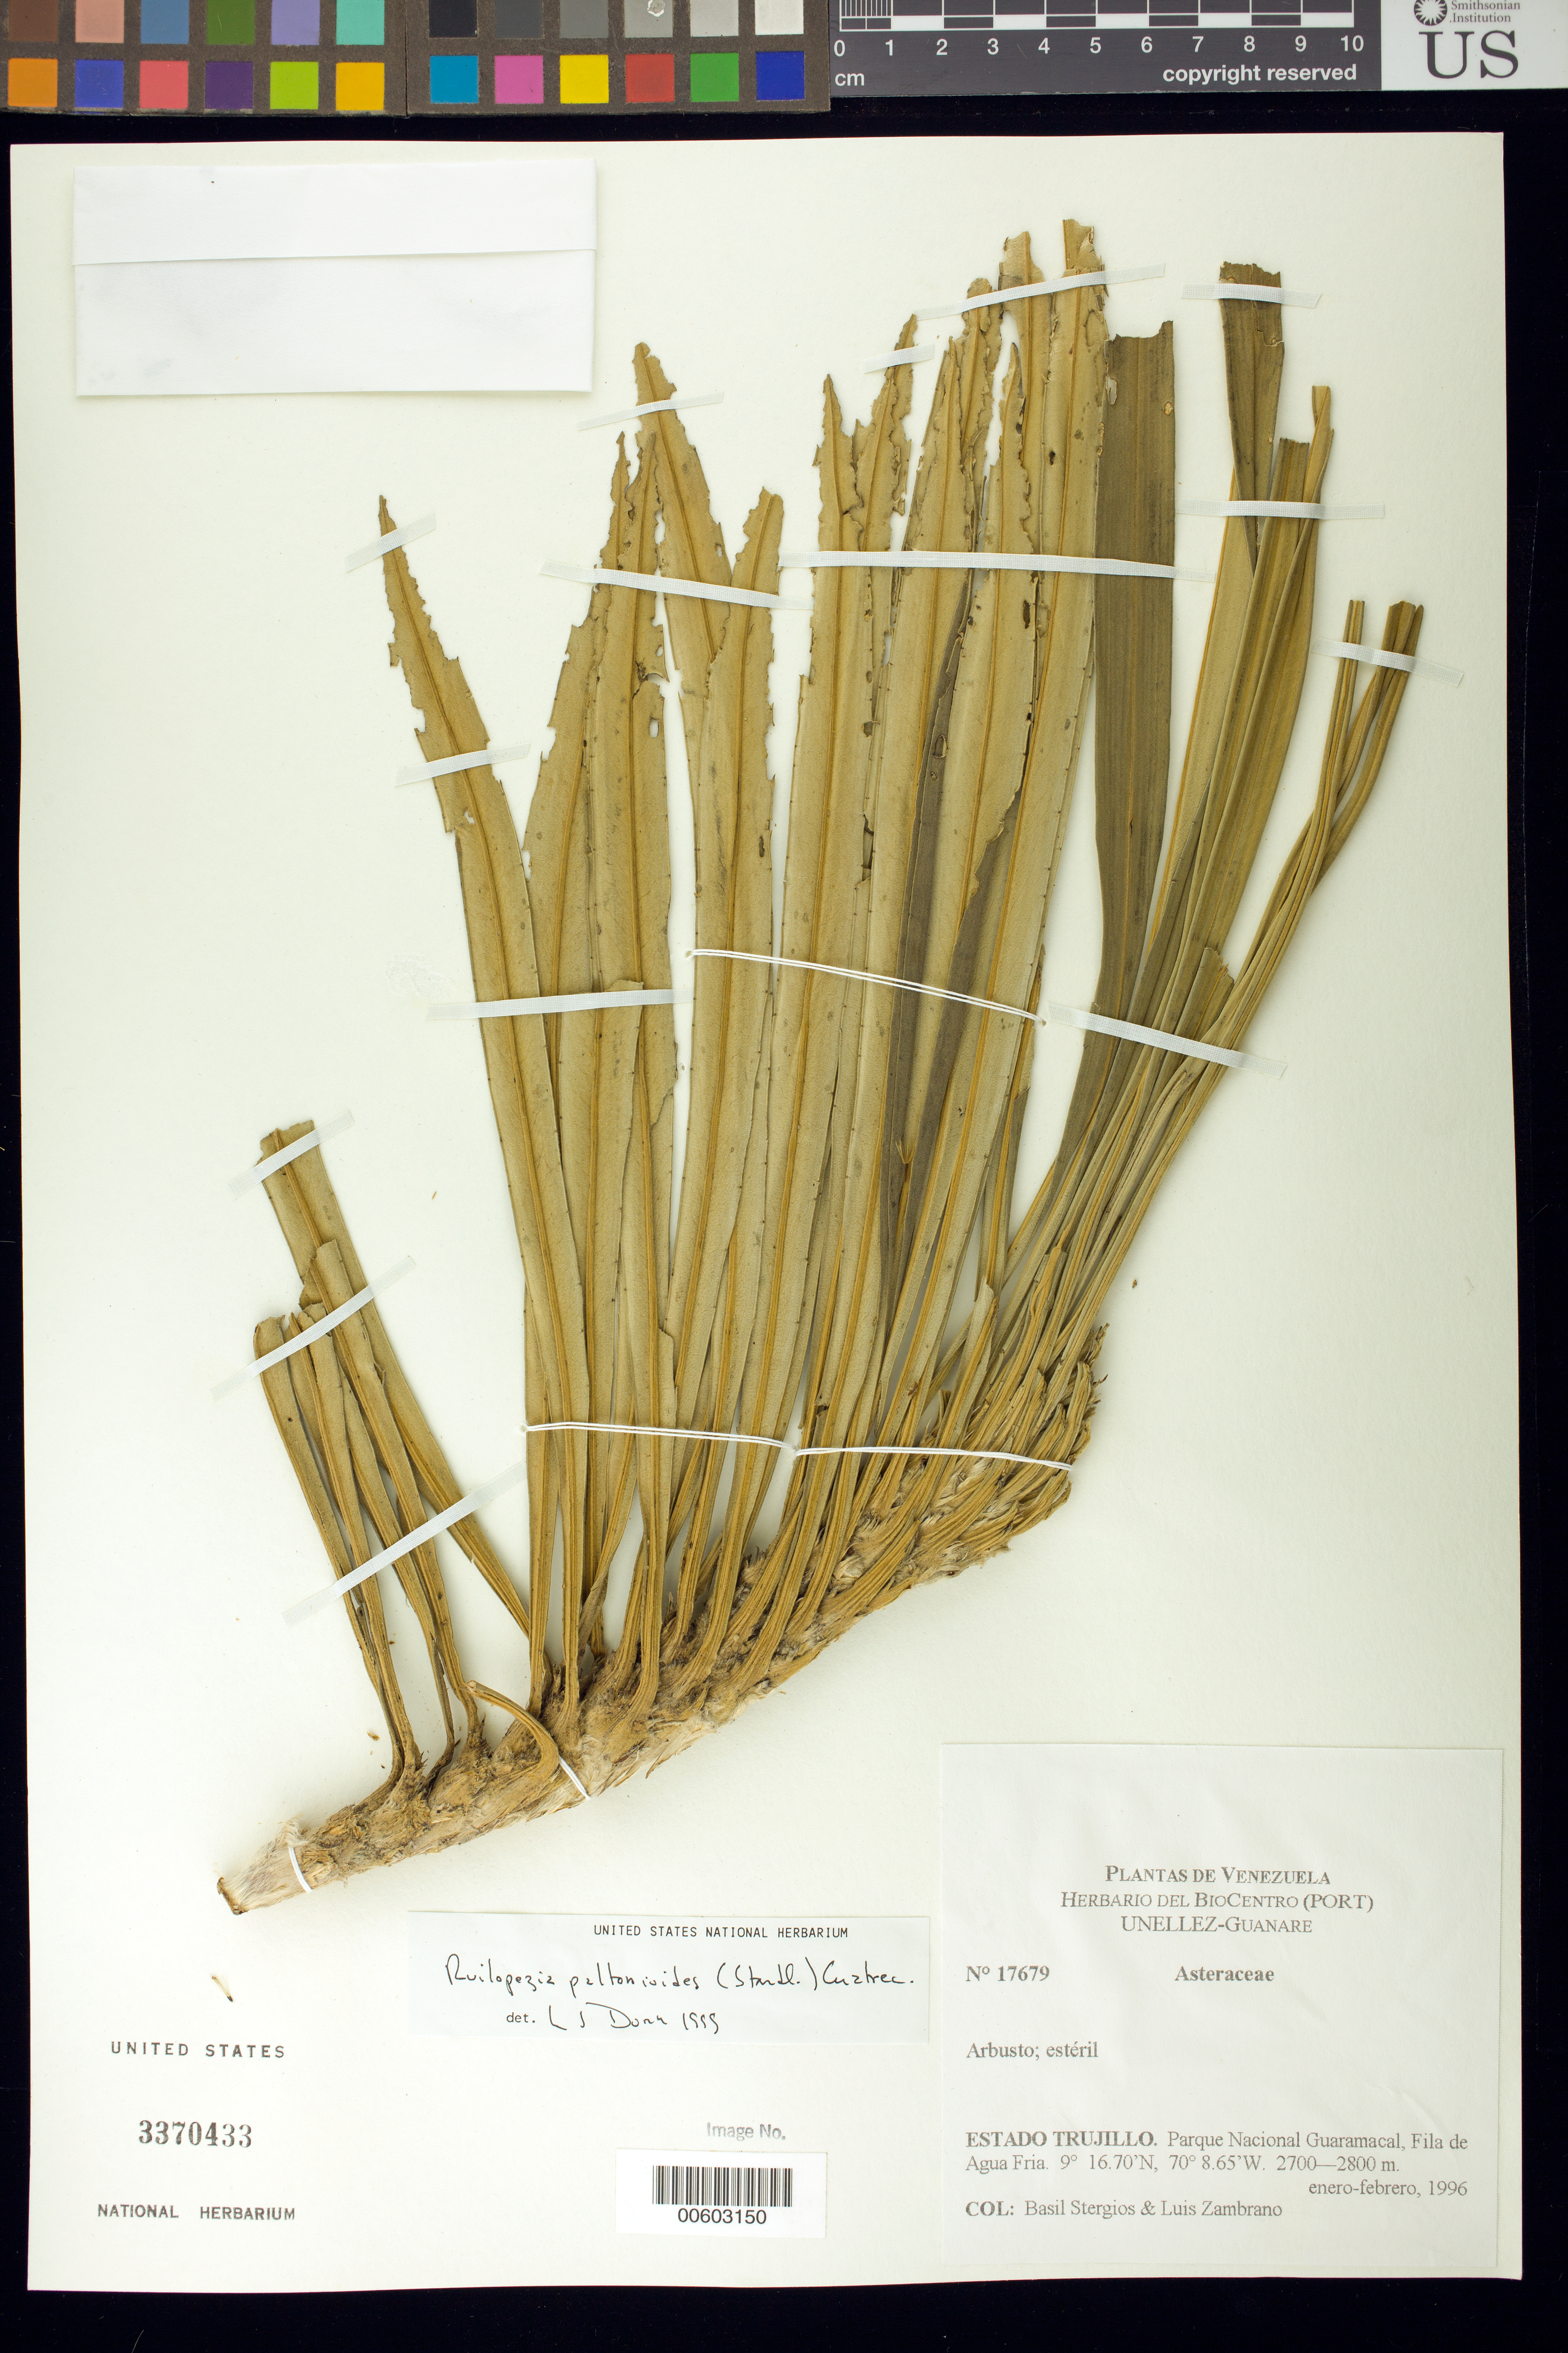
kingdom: Plantae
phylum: Tracheophyta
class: Magnoliopsida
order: Asterales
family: Asteraceae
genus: Ruilopezia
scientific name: Ruilopezia paltonioides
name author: (Standl.) Cuatrec.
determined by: Dorr, L. J., (BOT), Smithsonian Institution - National Museum of Natural History (UNITED STATES)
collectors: B. G. Stergios & L. Zambrano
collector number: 17679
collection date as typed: Jan 1996 to -- Feb 1996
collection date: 1996-01/1996-02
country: Venezuela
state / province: Trujillo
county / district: Boconó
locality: Parque Nacional Guaramacal, Fila de Agua Fria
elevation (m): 2700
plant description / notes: PORT, US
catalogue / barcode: US 3370433